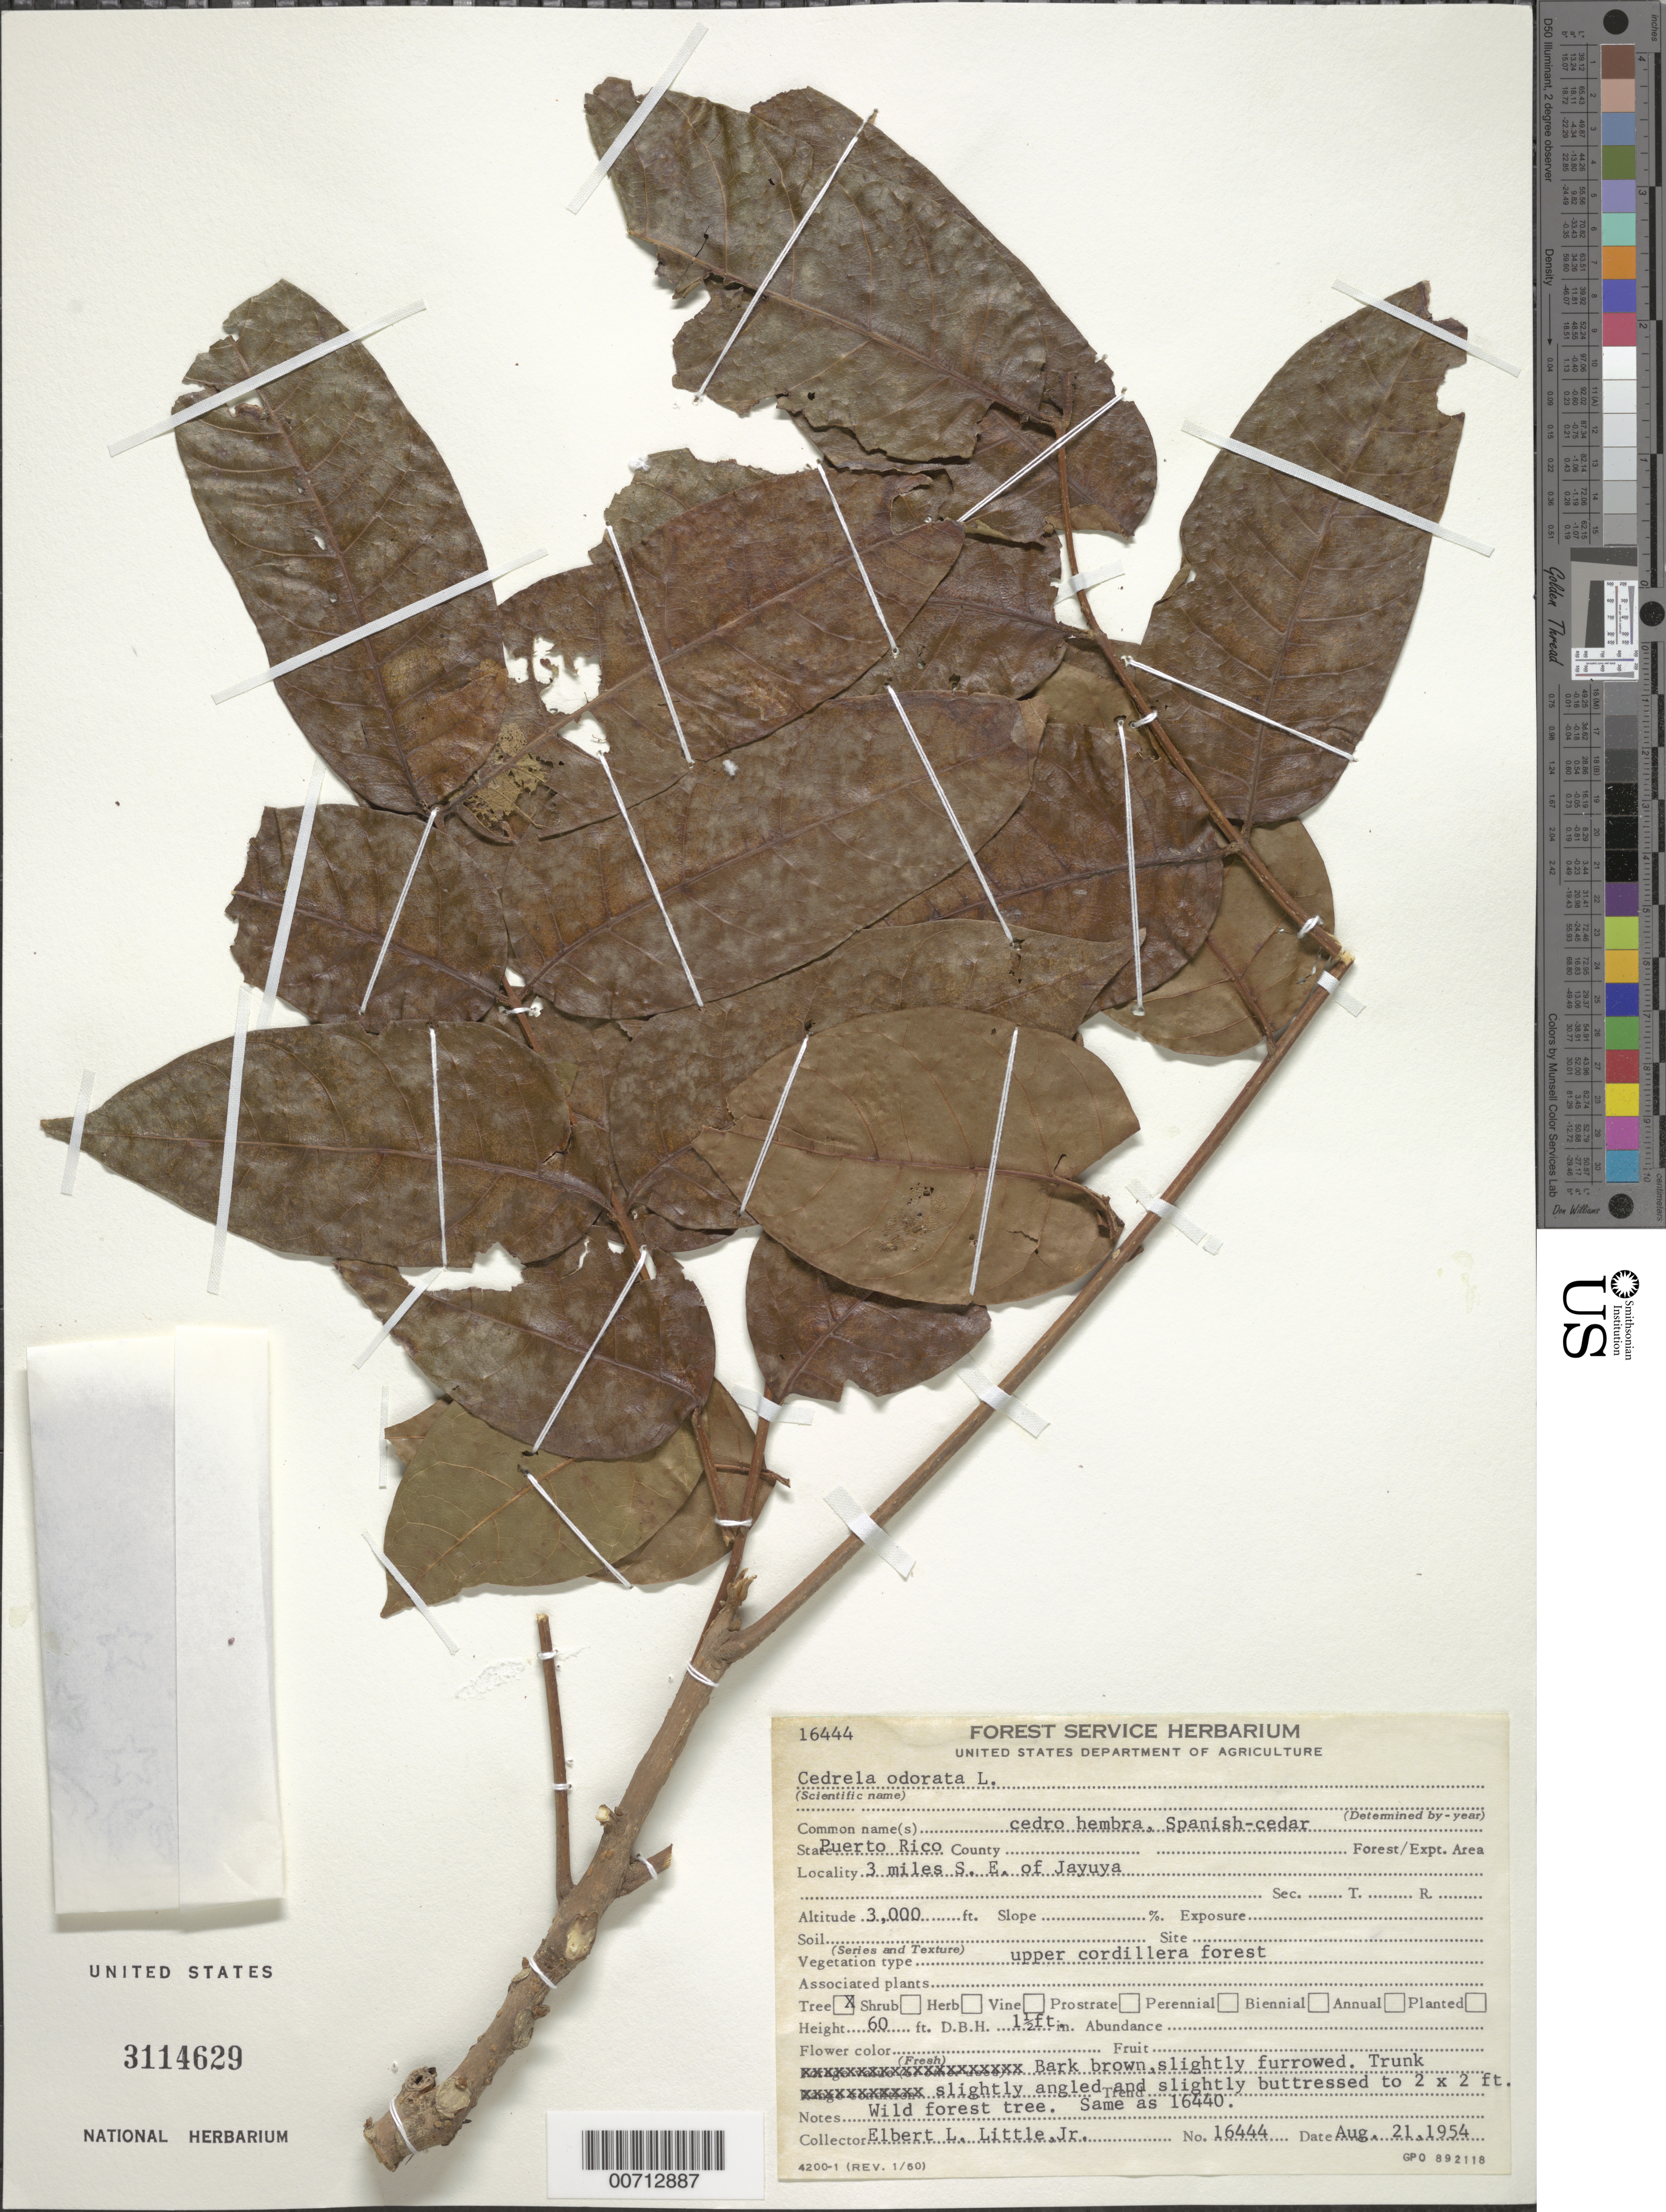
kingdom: Plantae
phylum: Tracheophyta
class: Magnoliopsida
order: Sapindales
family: Meliaceae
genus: Cedrela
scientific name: Cedrela odorata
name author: L.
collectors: E. L. Little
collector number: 16444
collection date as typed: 21 Aug 1954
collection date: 1954-08-21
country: Puerto Rico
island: Greater Antilles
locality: Jayuya, 3 mi SE of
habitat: Upper cordillera forest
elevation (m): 914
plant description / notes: Common name: cedro hembra; Common name: Spanish-cedar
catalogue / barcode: US 3114629